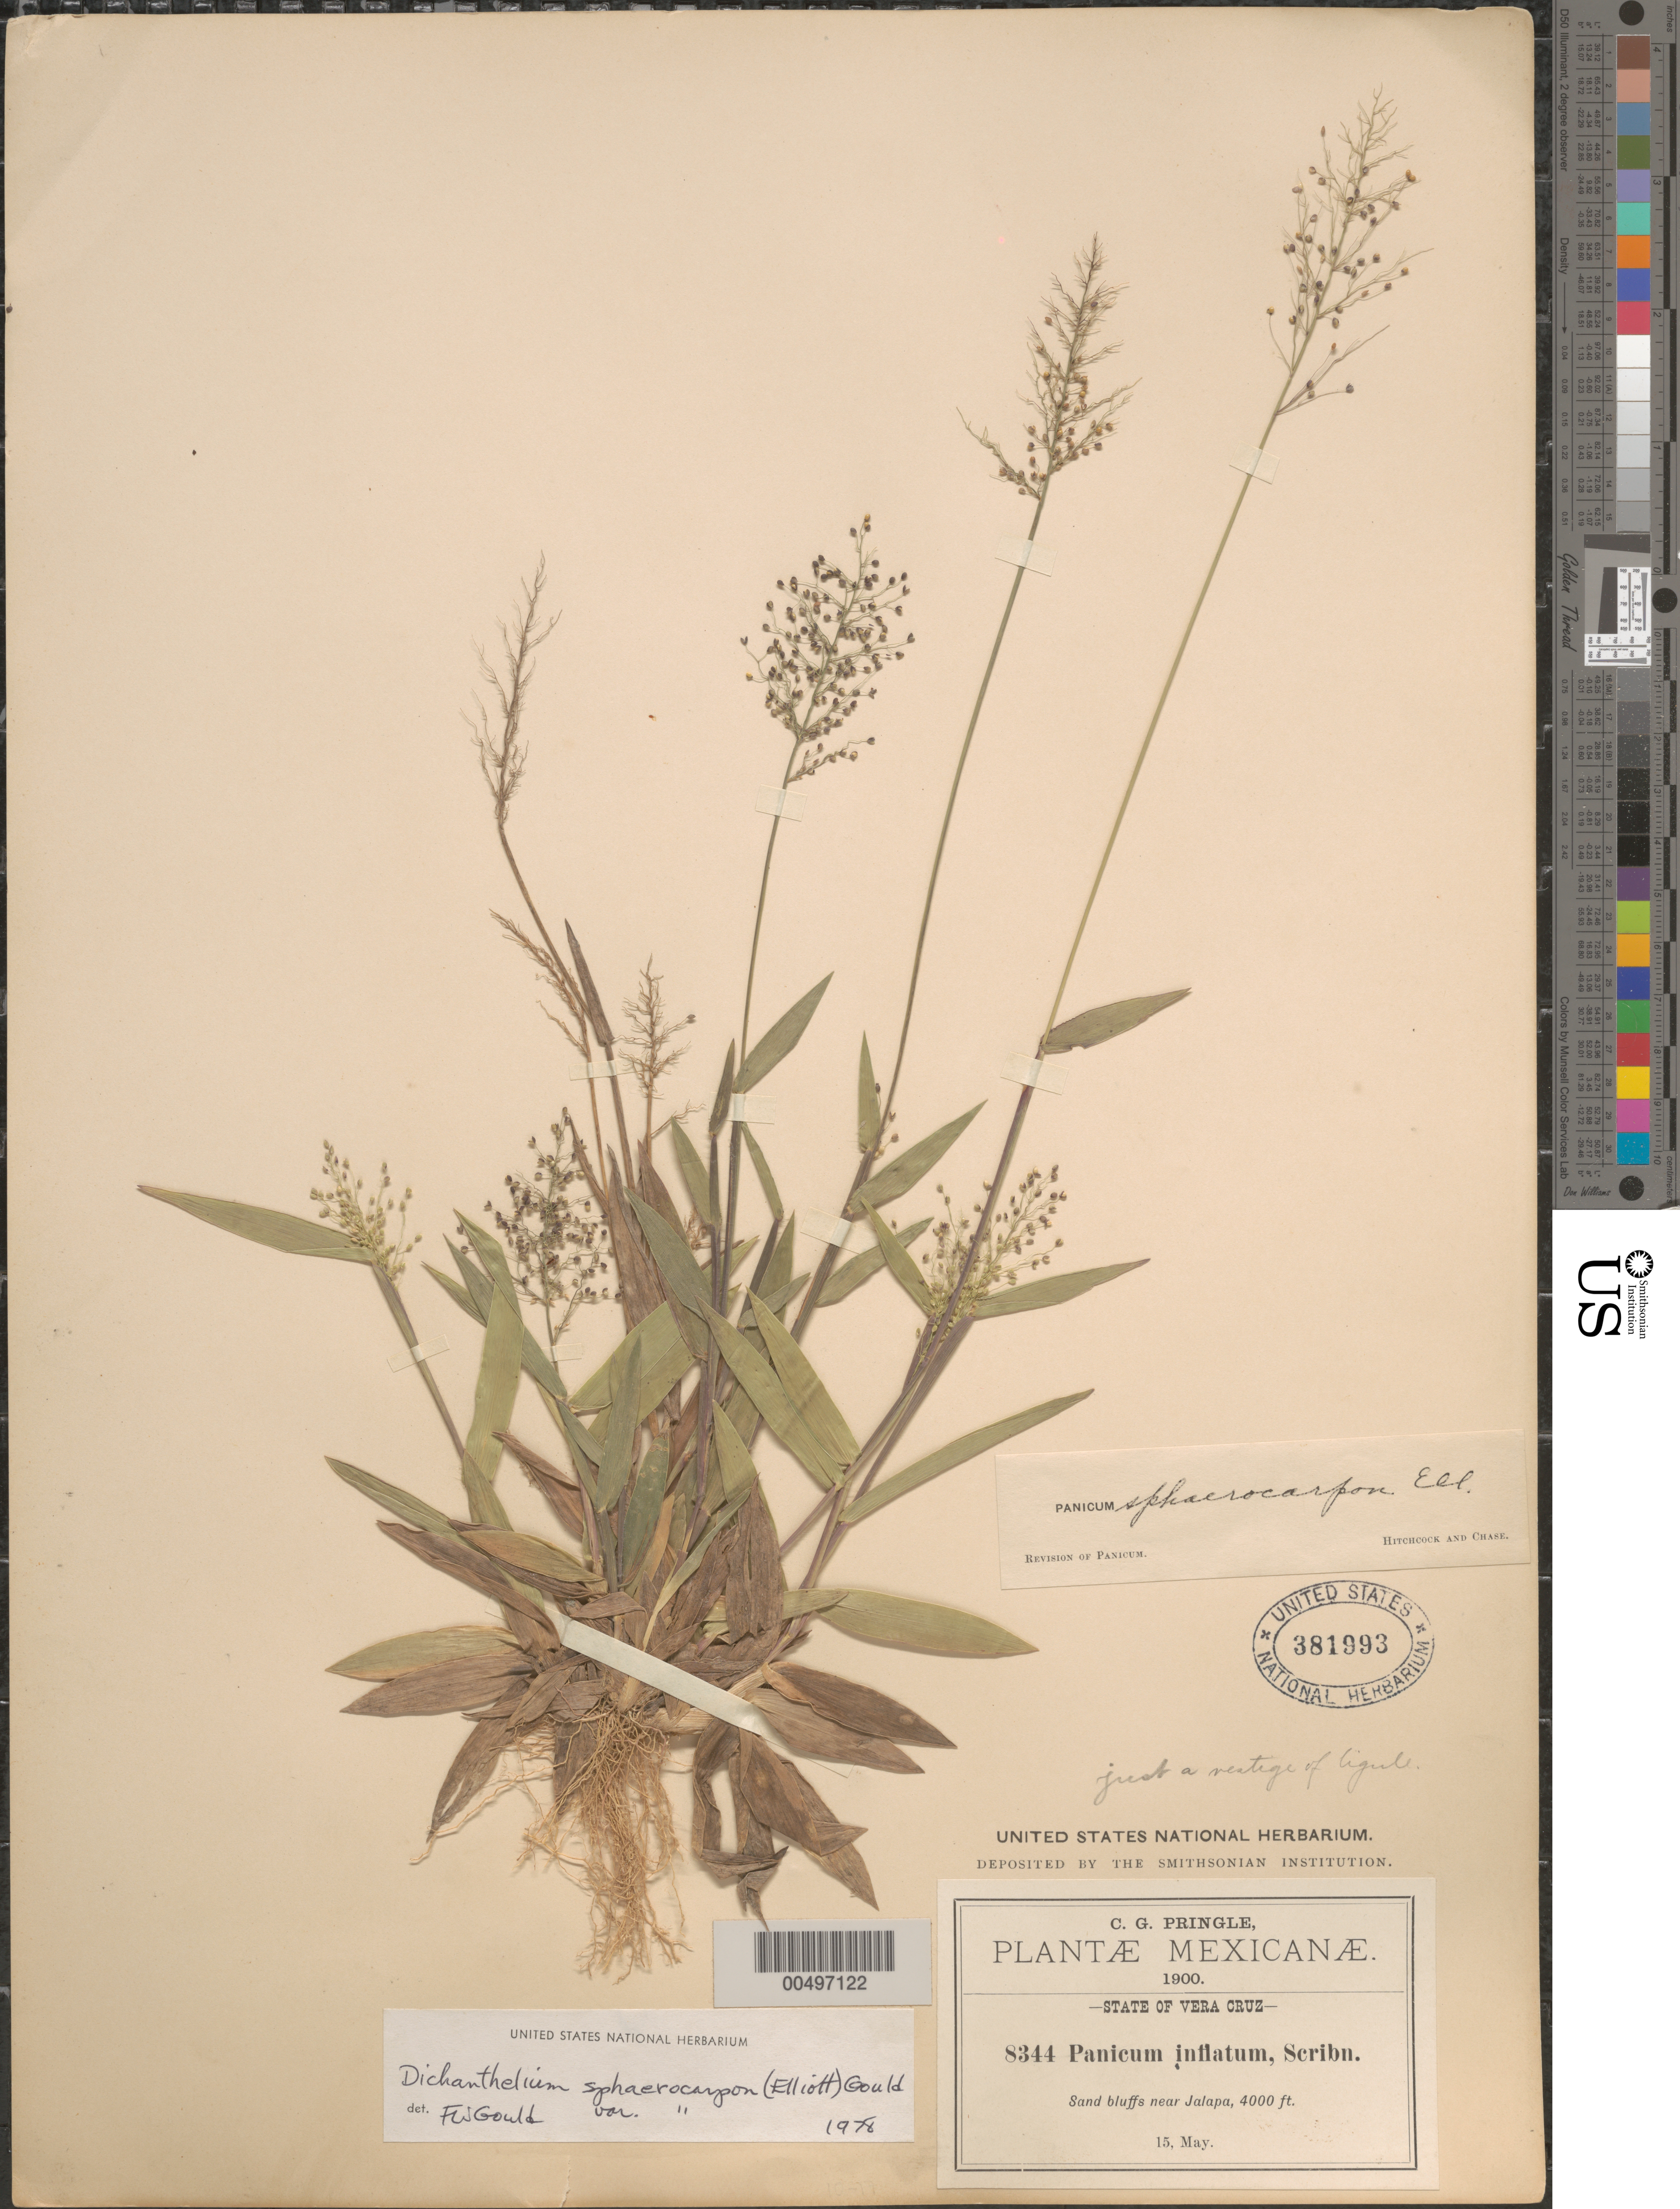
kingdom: Plantae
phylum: Tracheophyta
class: Liliopsida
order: Poales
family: Poaceae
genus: Dichanthelium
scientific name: Dichanthelium sphaerocarpon var. sphaerocarpon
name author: (Elliott) Gould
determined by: Gould, F. W.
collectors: C. G. Pringle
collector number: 8344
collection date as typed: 15 May 1900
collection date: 1900-05-15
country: Mexico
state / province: Veracruz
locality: Near Jalapa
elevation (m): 1219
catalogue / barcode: US 381993